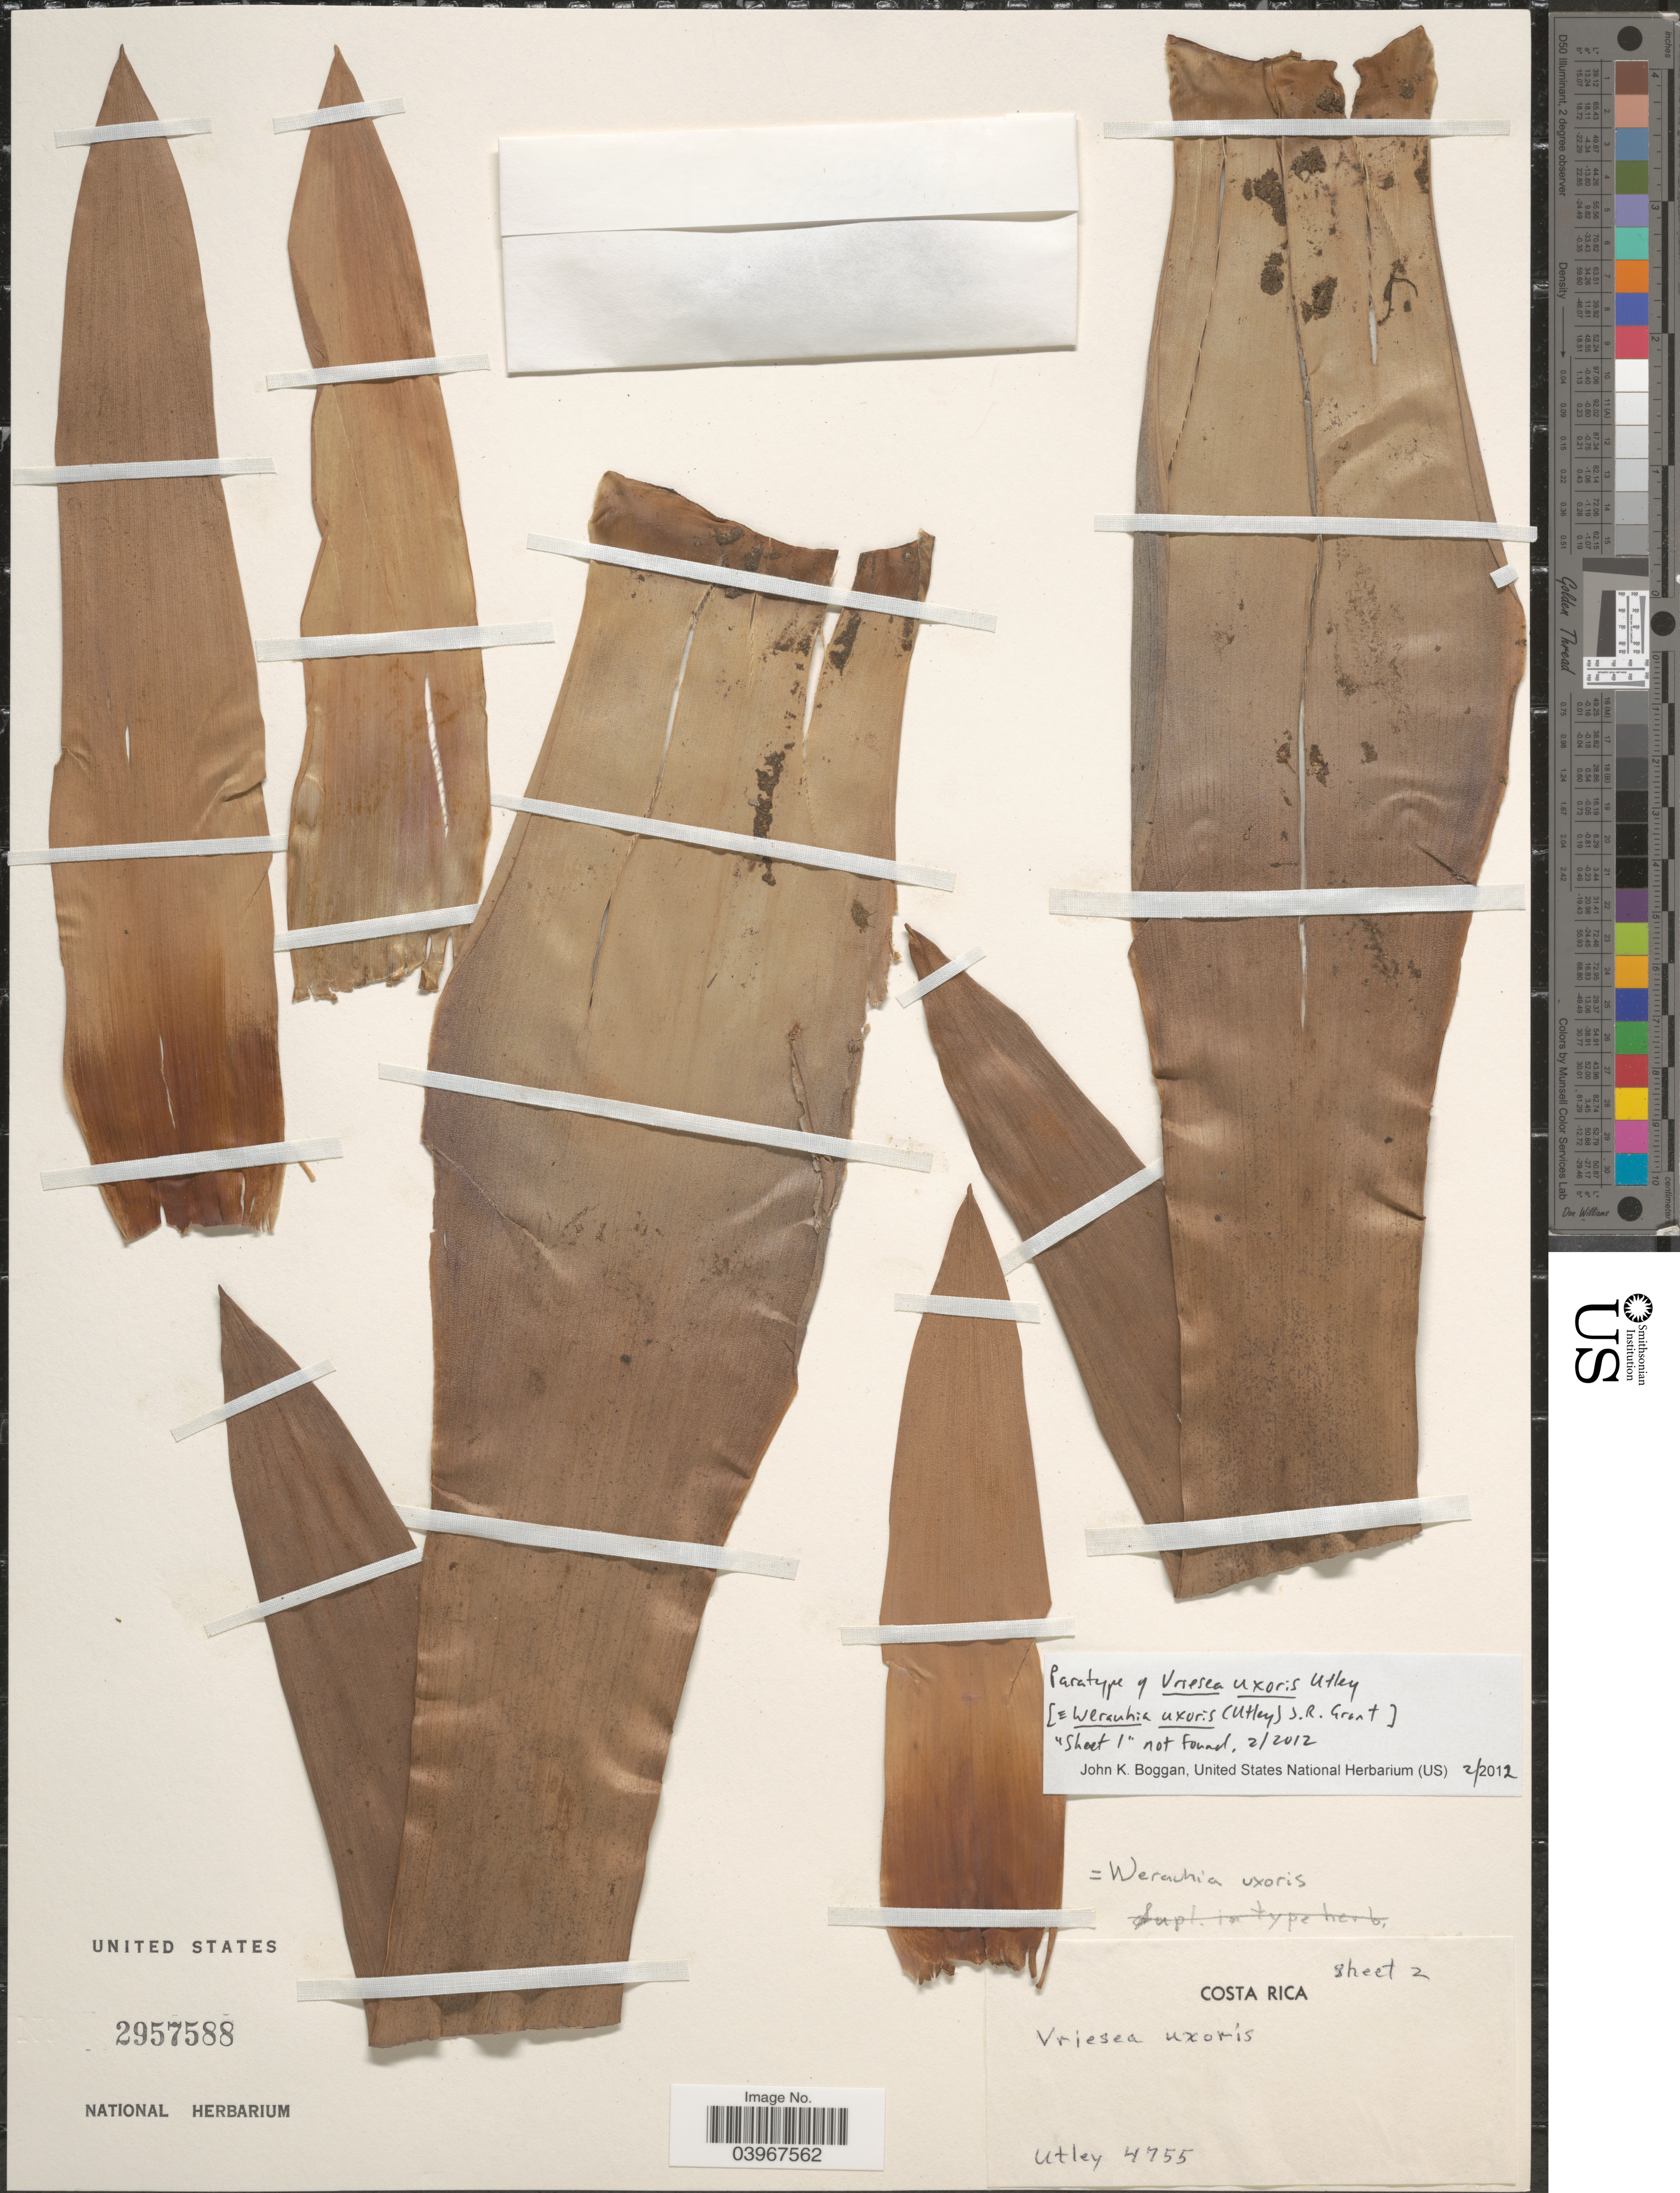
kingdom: Plantae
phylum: Tracheophyta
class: Liliopsida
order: Poales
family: Bromeliaceae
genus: Werauhia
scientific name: Werauhia uxoris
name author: (Utley) J.R. Grant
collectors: Utley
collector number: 4755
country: Costa Rica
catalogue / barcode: US 2957588